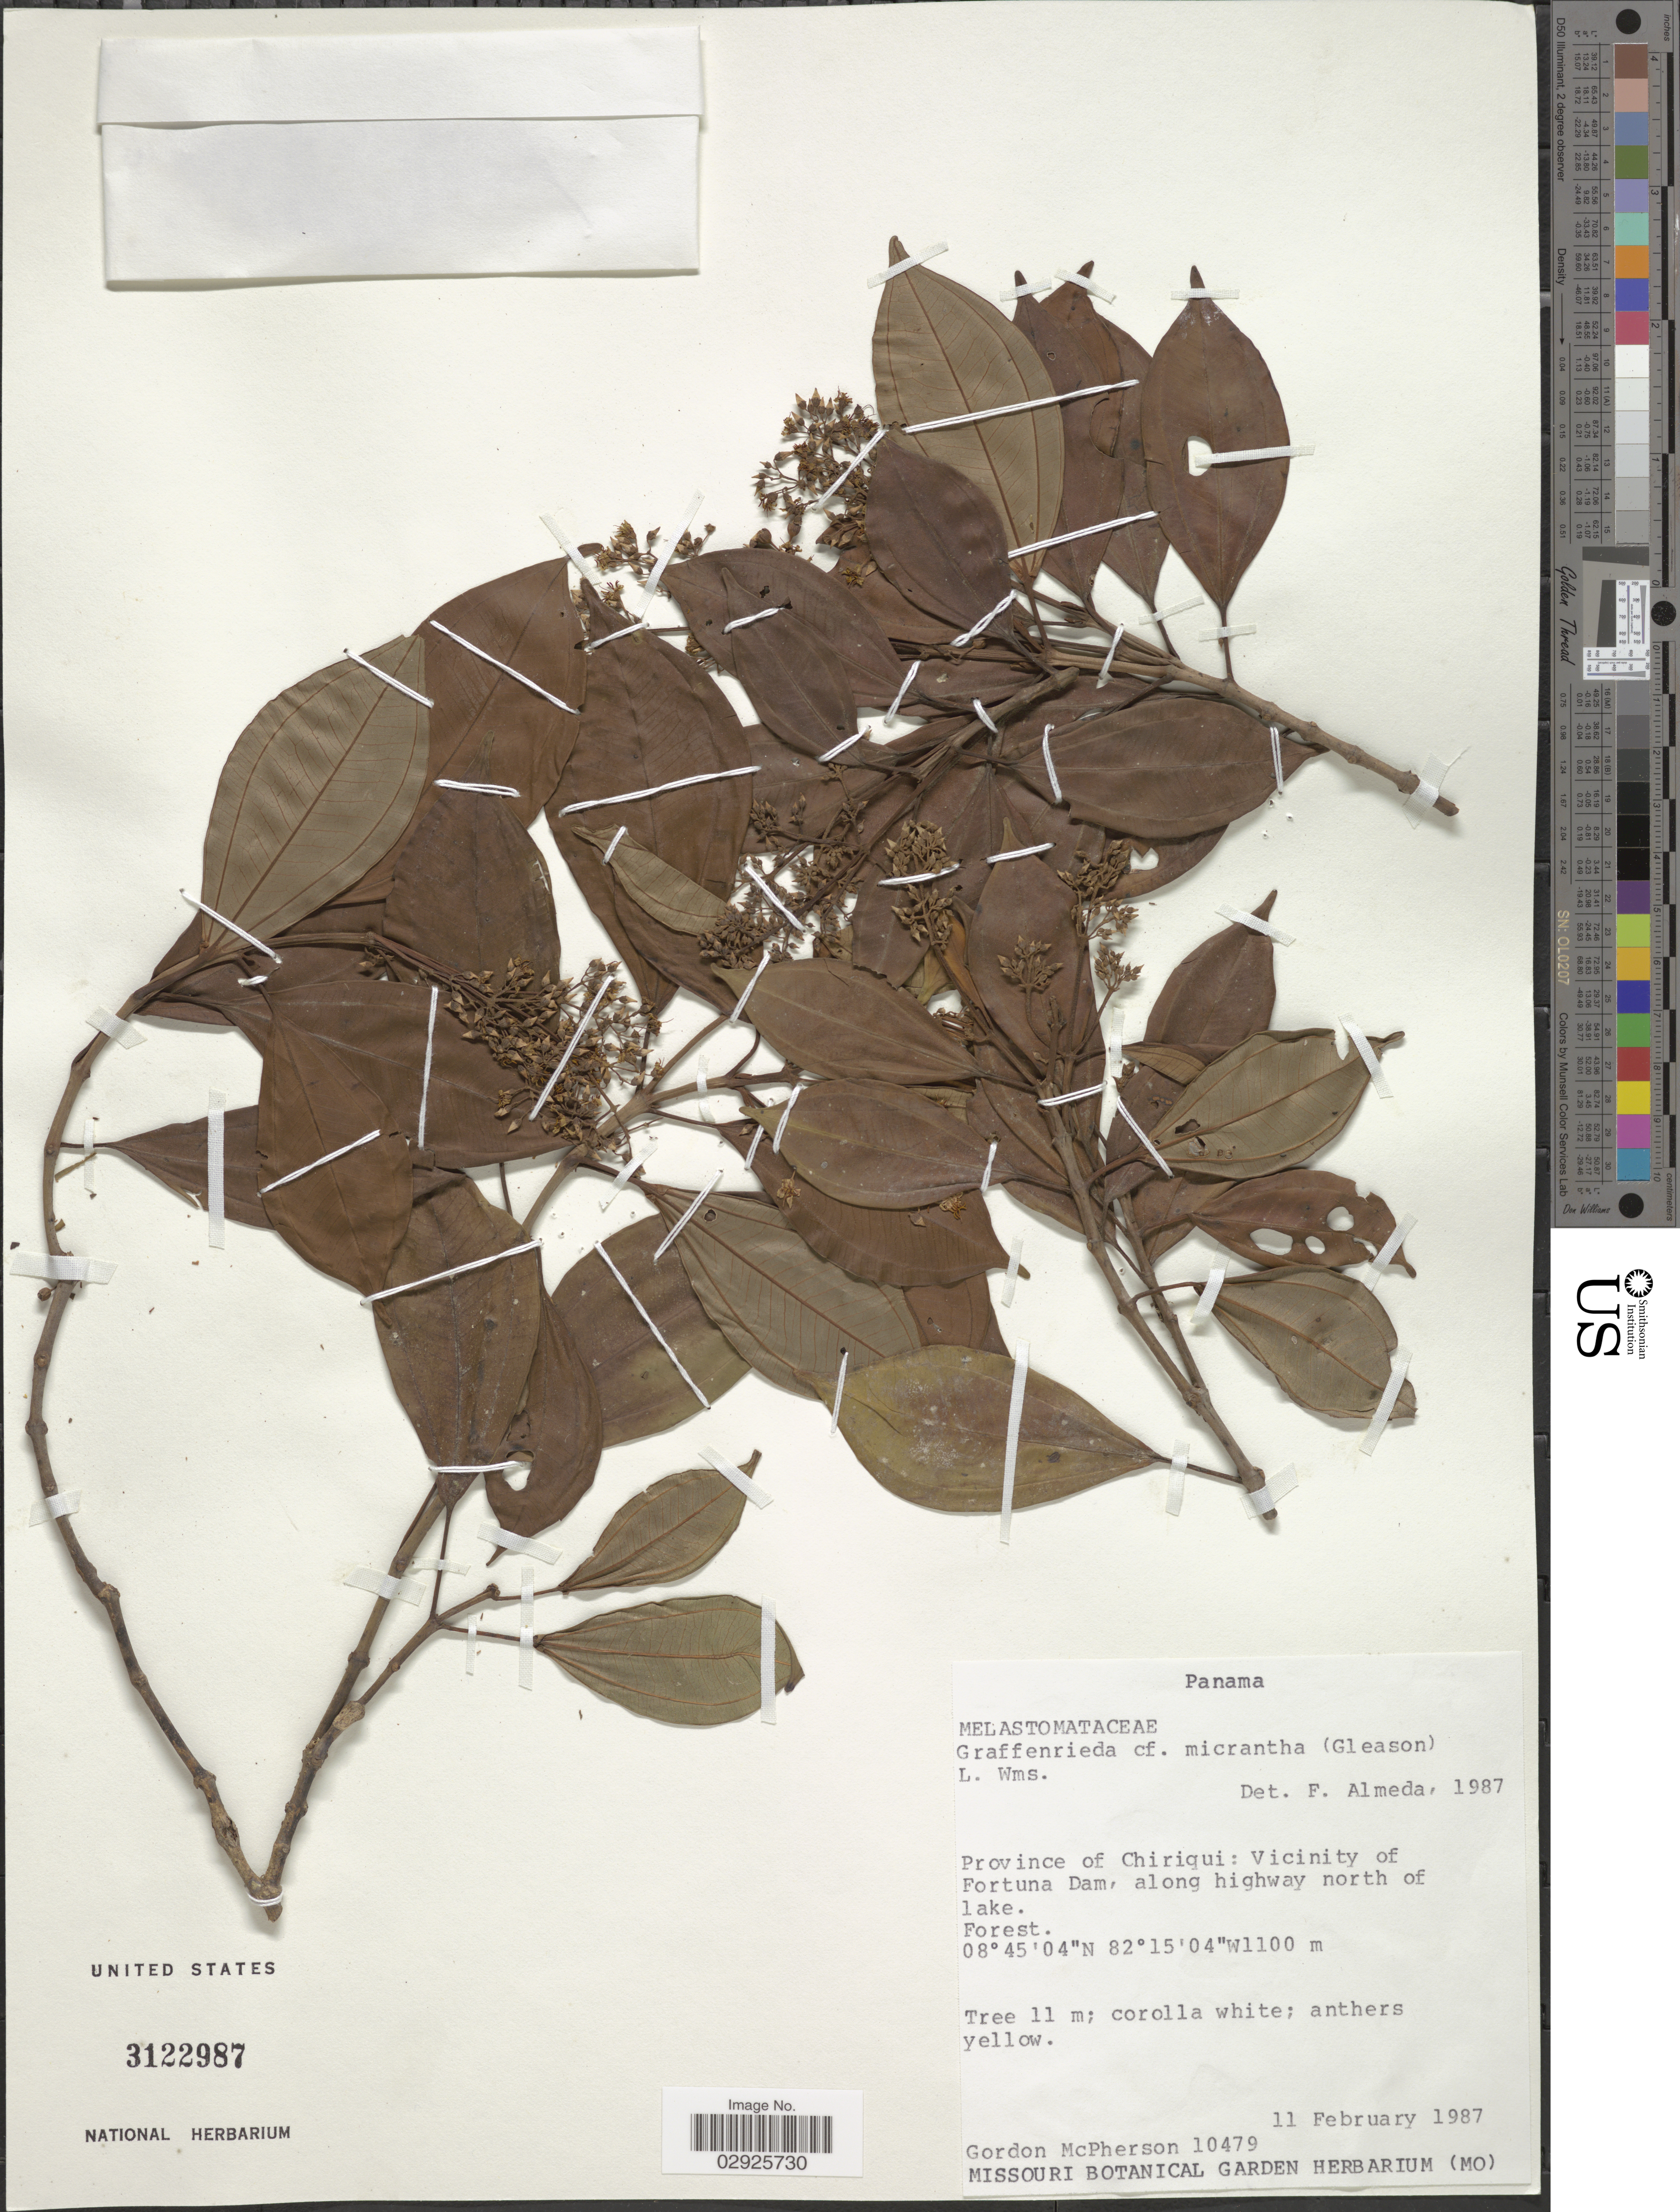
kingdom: Plantae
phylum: Tracheophyta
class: Magnoliopsida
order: Myrtales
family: Melastomataceae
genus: Graffenrieda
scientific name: Graffenrieda micrantha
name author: (Gleason) L.O. Williams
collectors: G. D. McPherson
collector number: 10479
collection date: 1987-02-11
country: Panama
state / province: Chiriqui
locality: Vicinity of Fortuna Dam, along highway north of lake.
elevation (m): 1100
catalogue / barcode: US 3122987